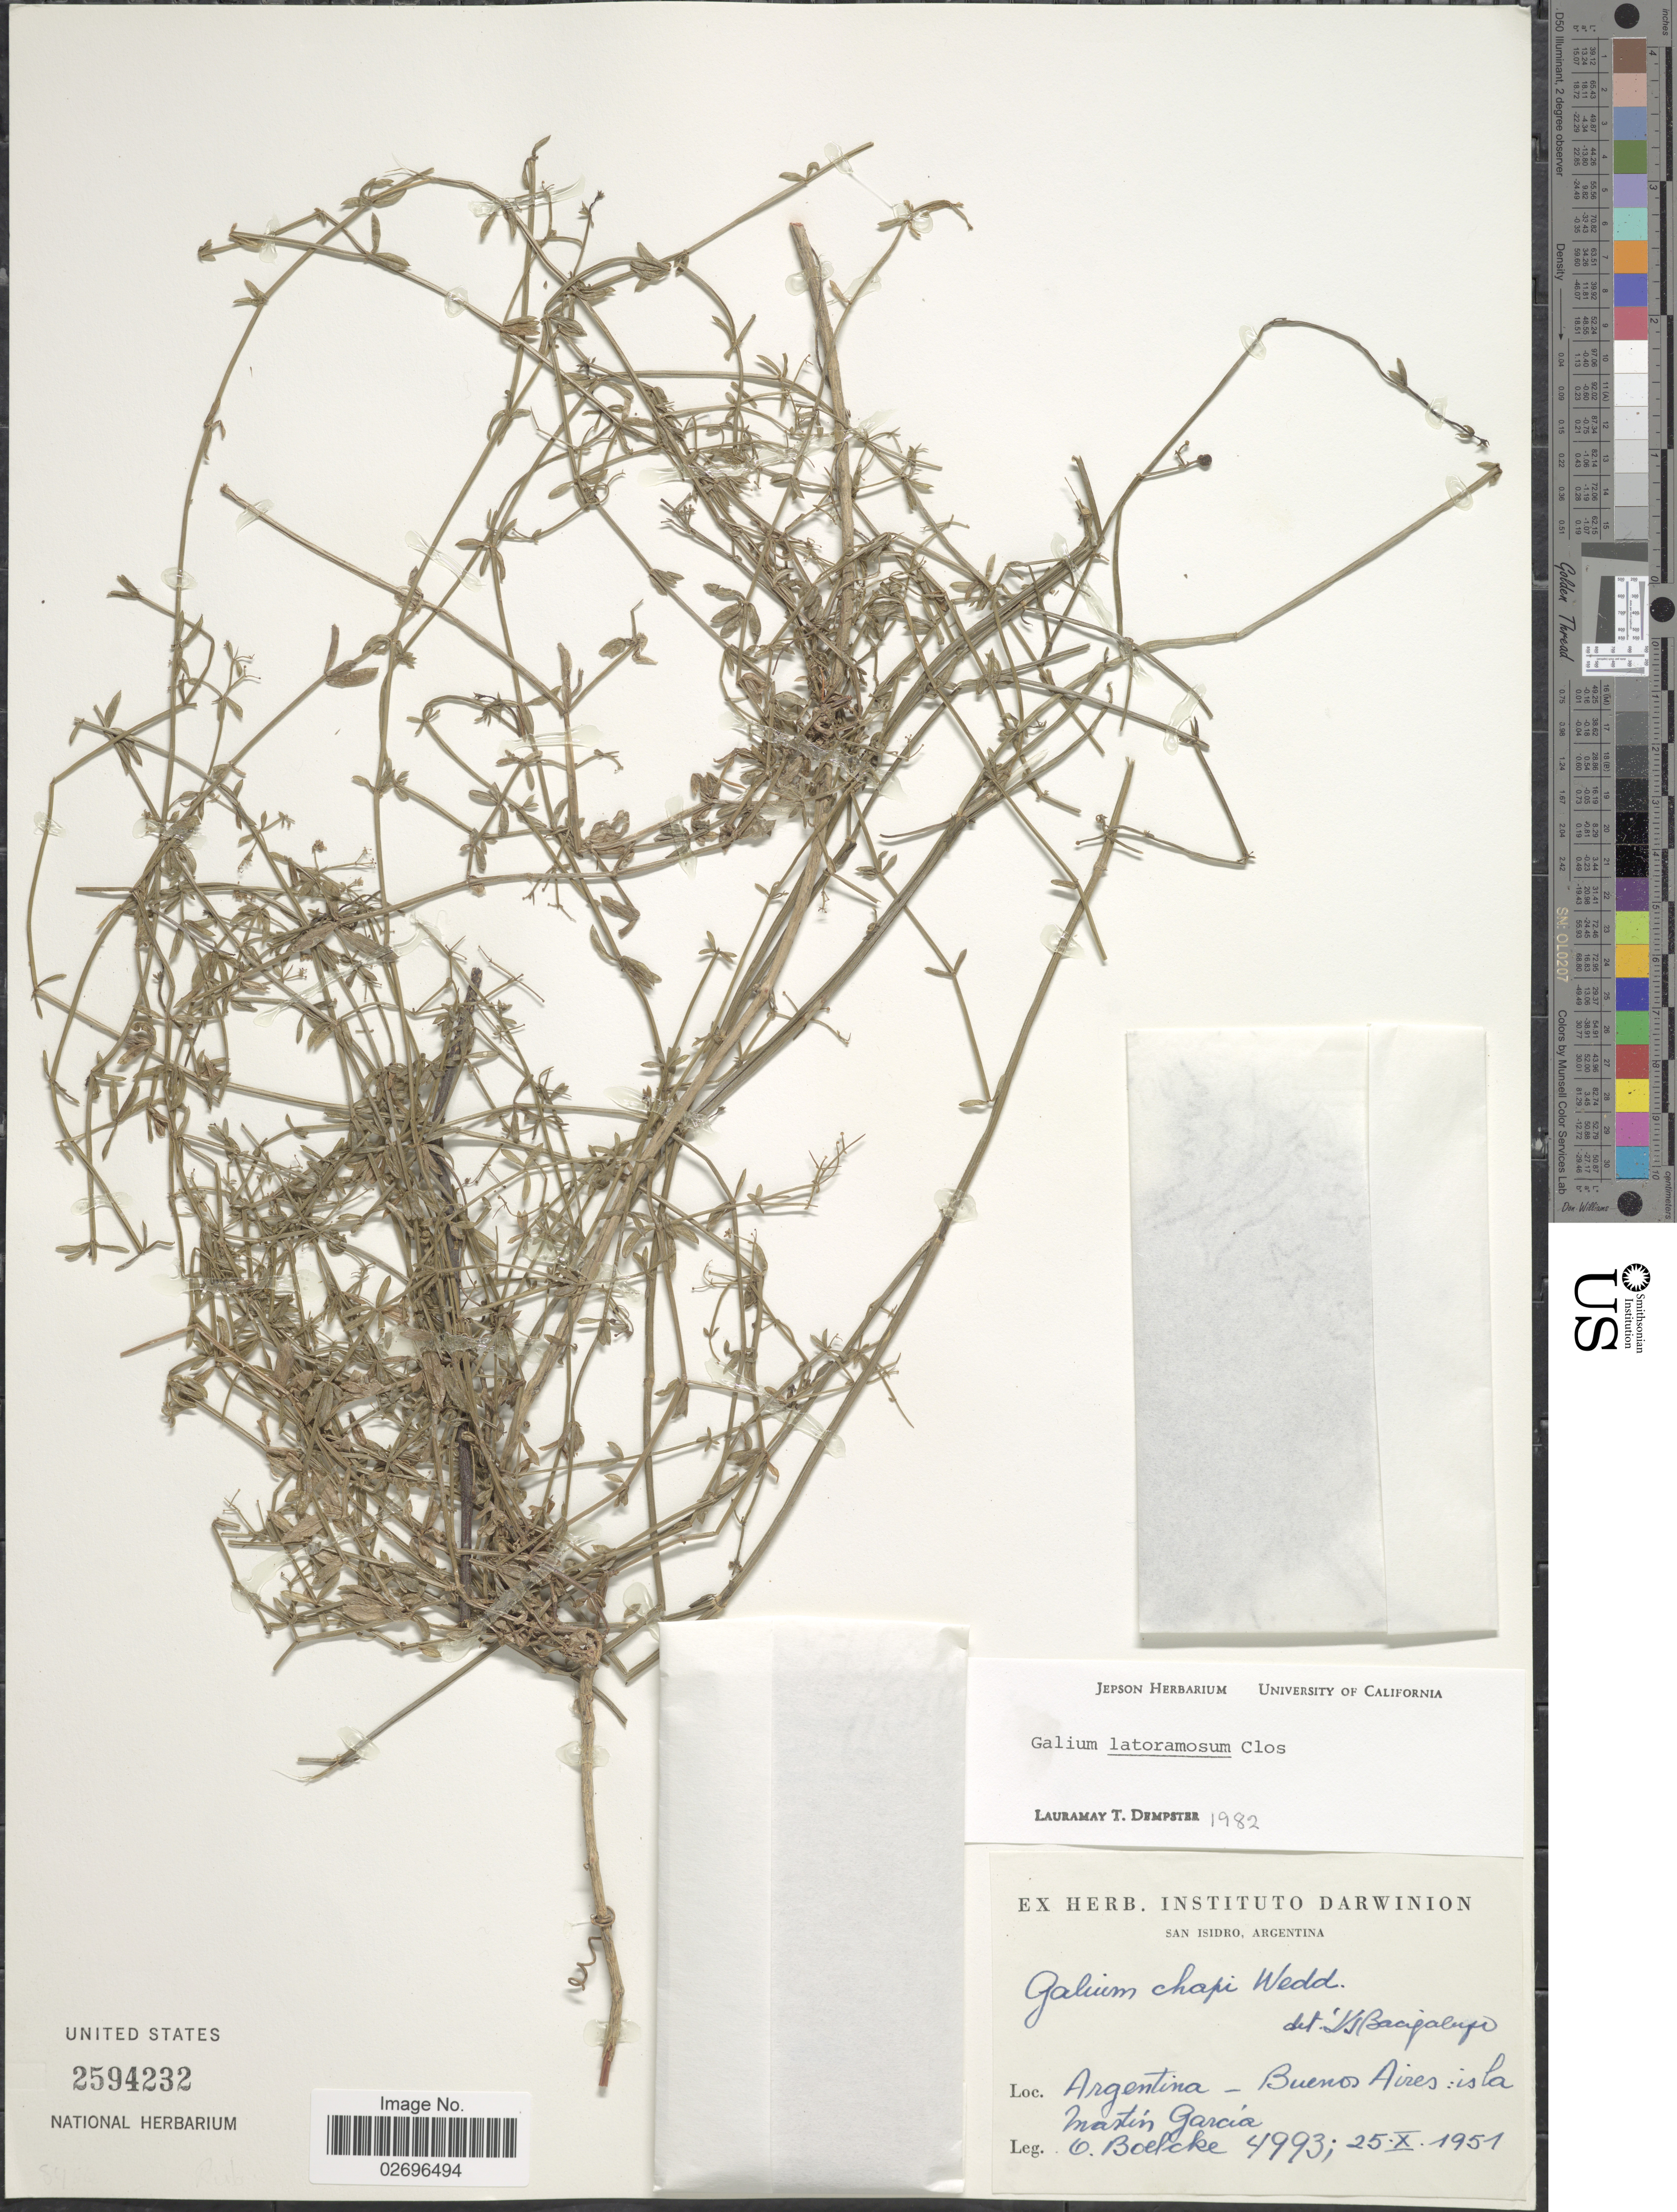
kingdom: Plantae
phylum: Tracheophyta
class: Magnoliopsida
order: Gentianales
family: Rubiaceae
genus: Galium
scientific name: Galium latoramosum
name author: Clos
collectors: O. Boelcke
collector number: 4993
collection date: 1951-10-25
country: Argentina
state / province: Buenos Aires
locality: Isla Martín Garcia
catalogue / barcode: US 2594232